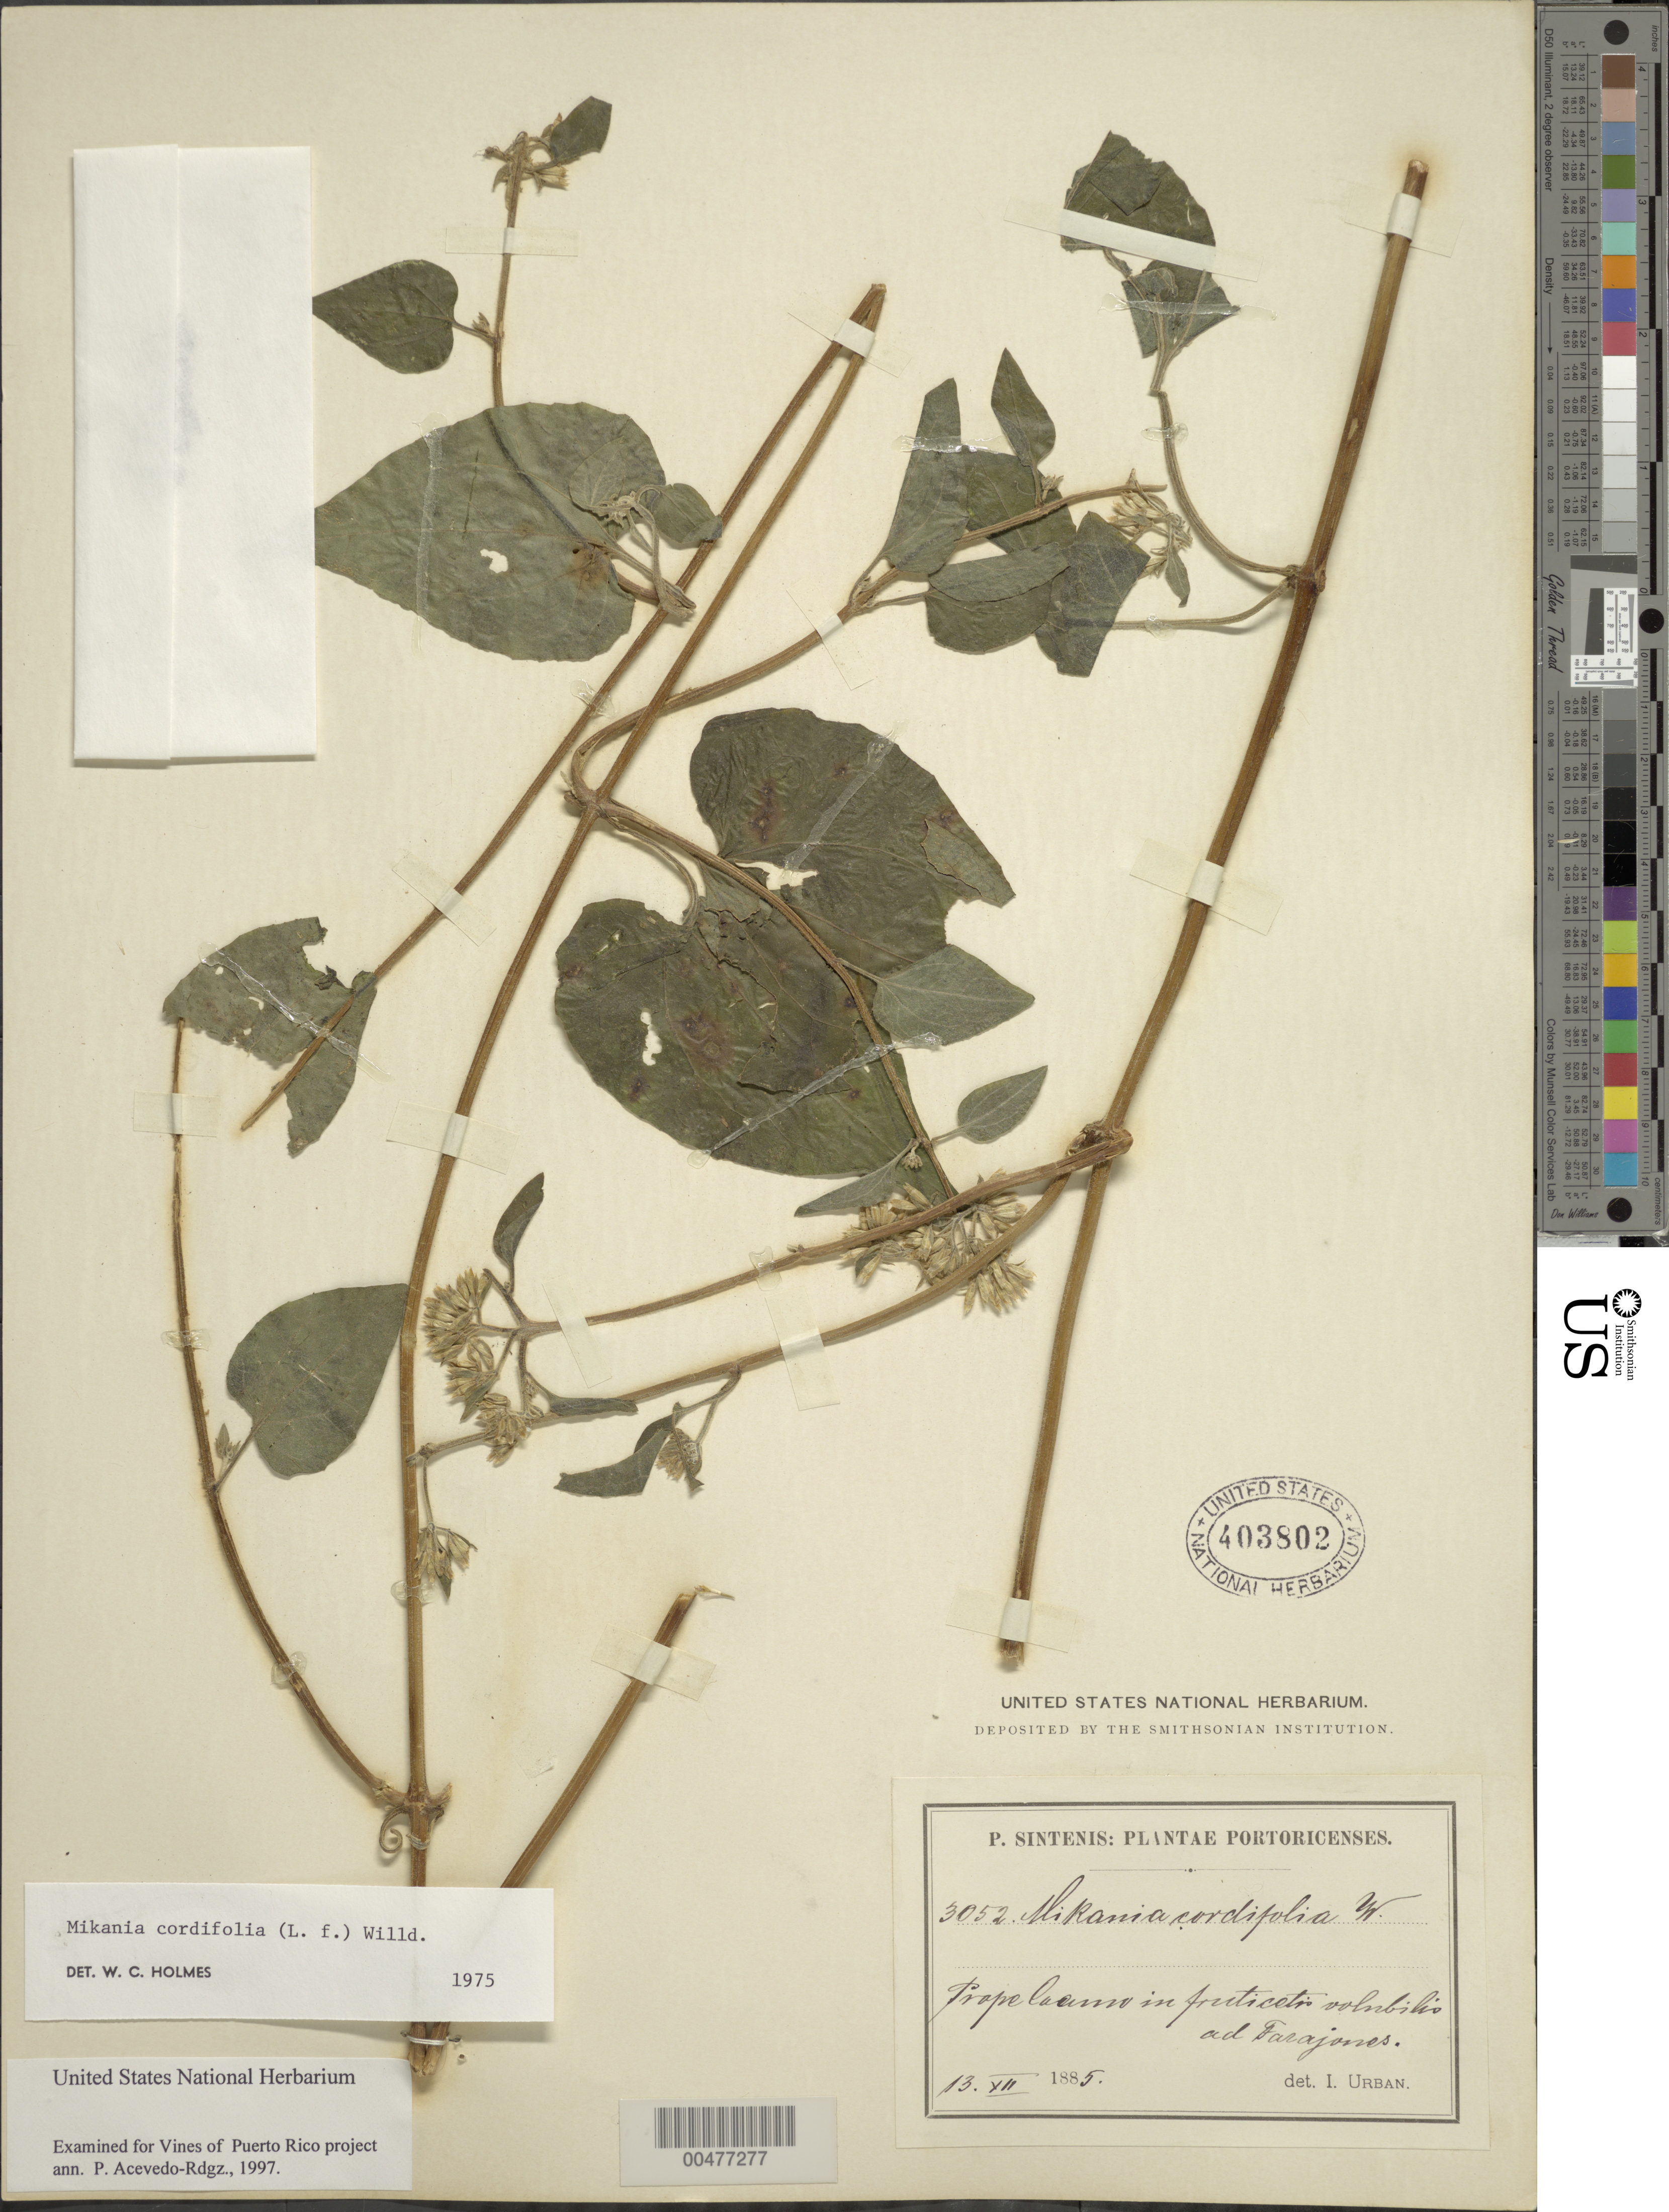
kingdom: Plantae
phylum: Tracheophyta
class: Magnoliopsida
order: Asterales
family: Asteraceae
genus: Mikania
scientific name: Mikania cordifolia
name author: Kunth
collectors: P. Sintenis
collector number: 3052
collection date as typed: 13 Dec 1885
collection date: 1885-12-13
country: Puerto Rico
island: Greater Antilles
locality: Prope Coamo. In fruticetio volubilis ad Farajones.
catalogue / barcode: US 403802